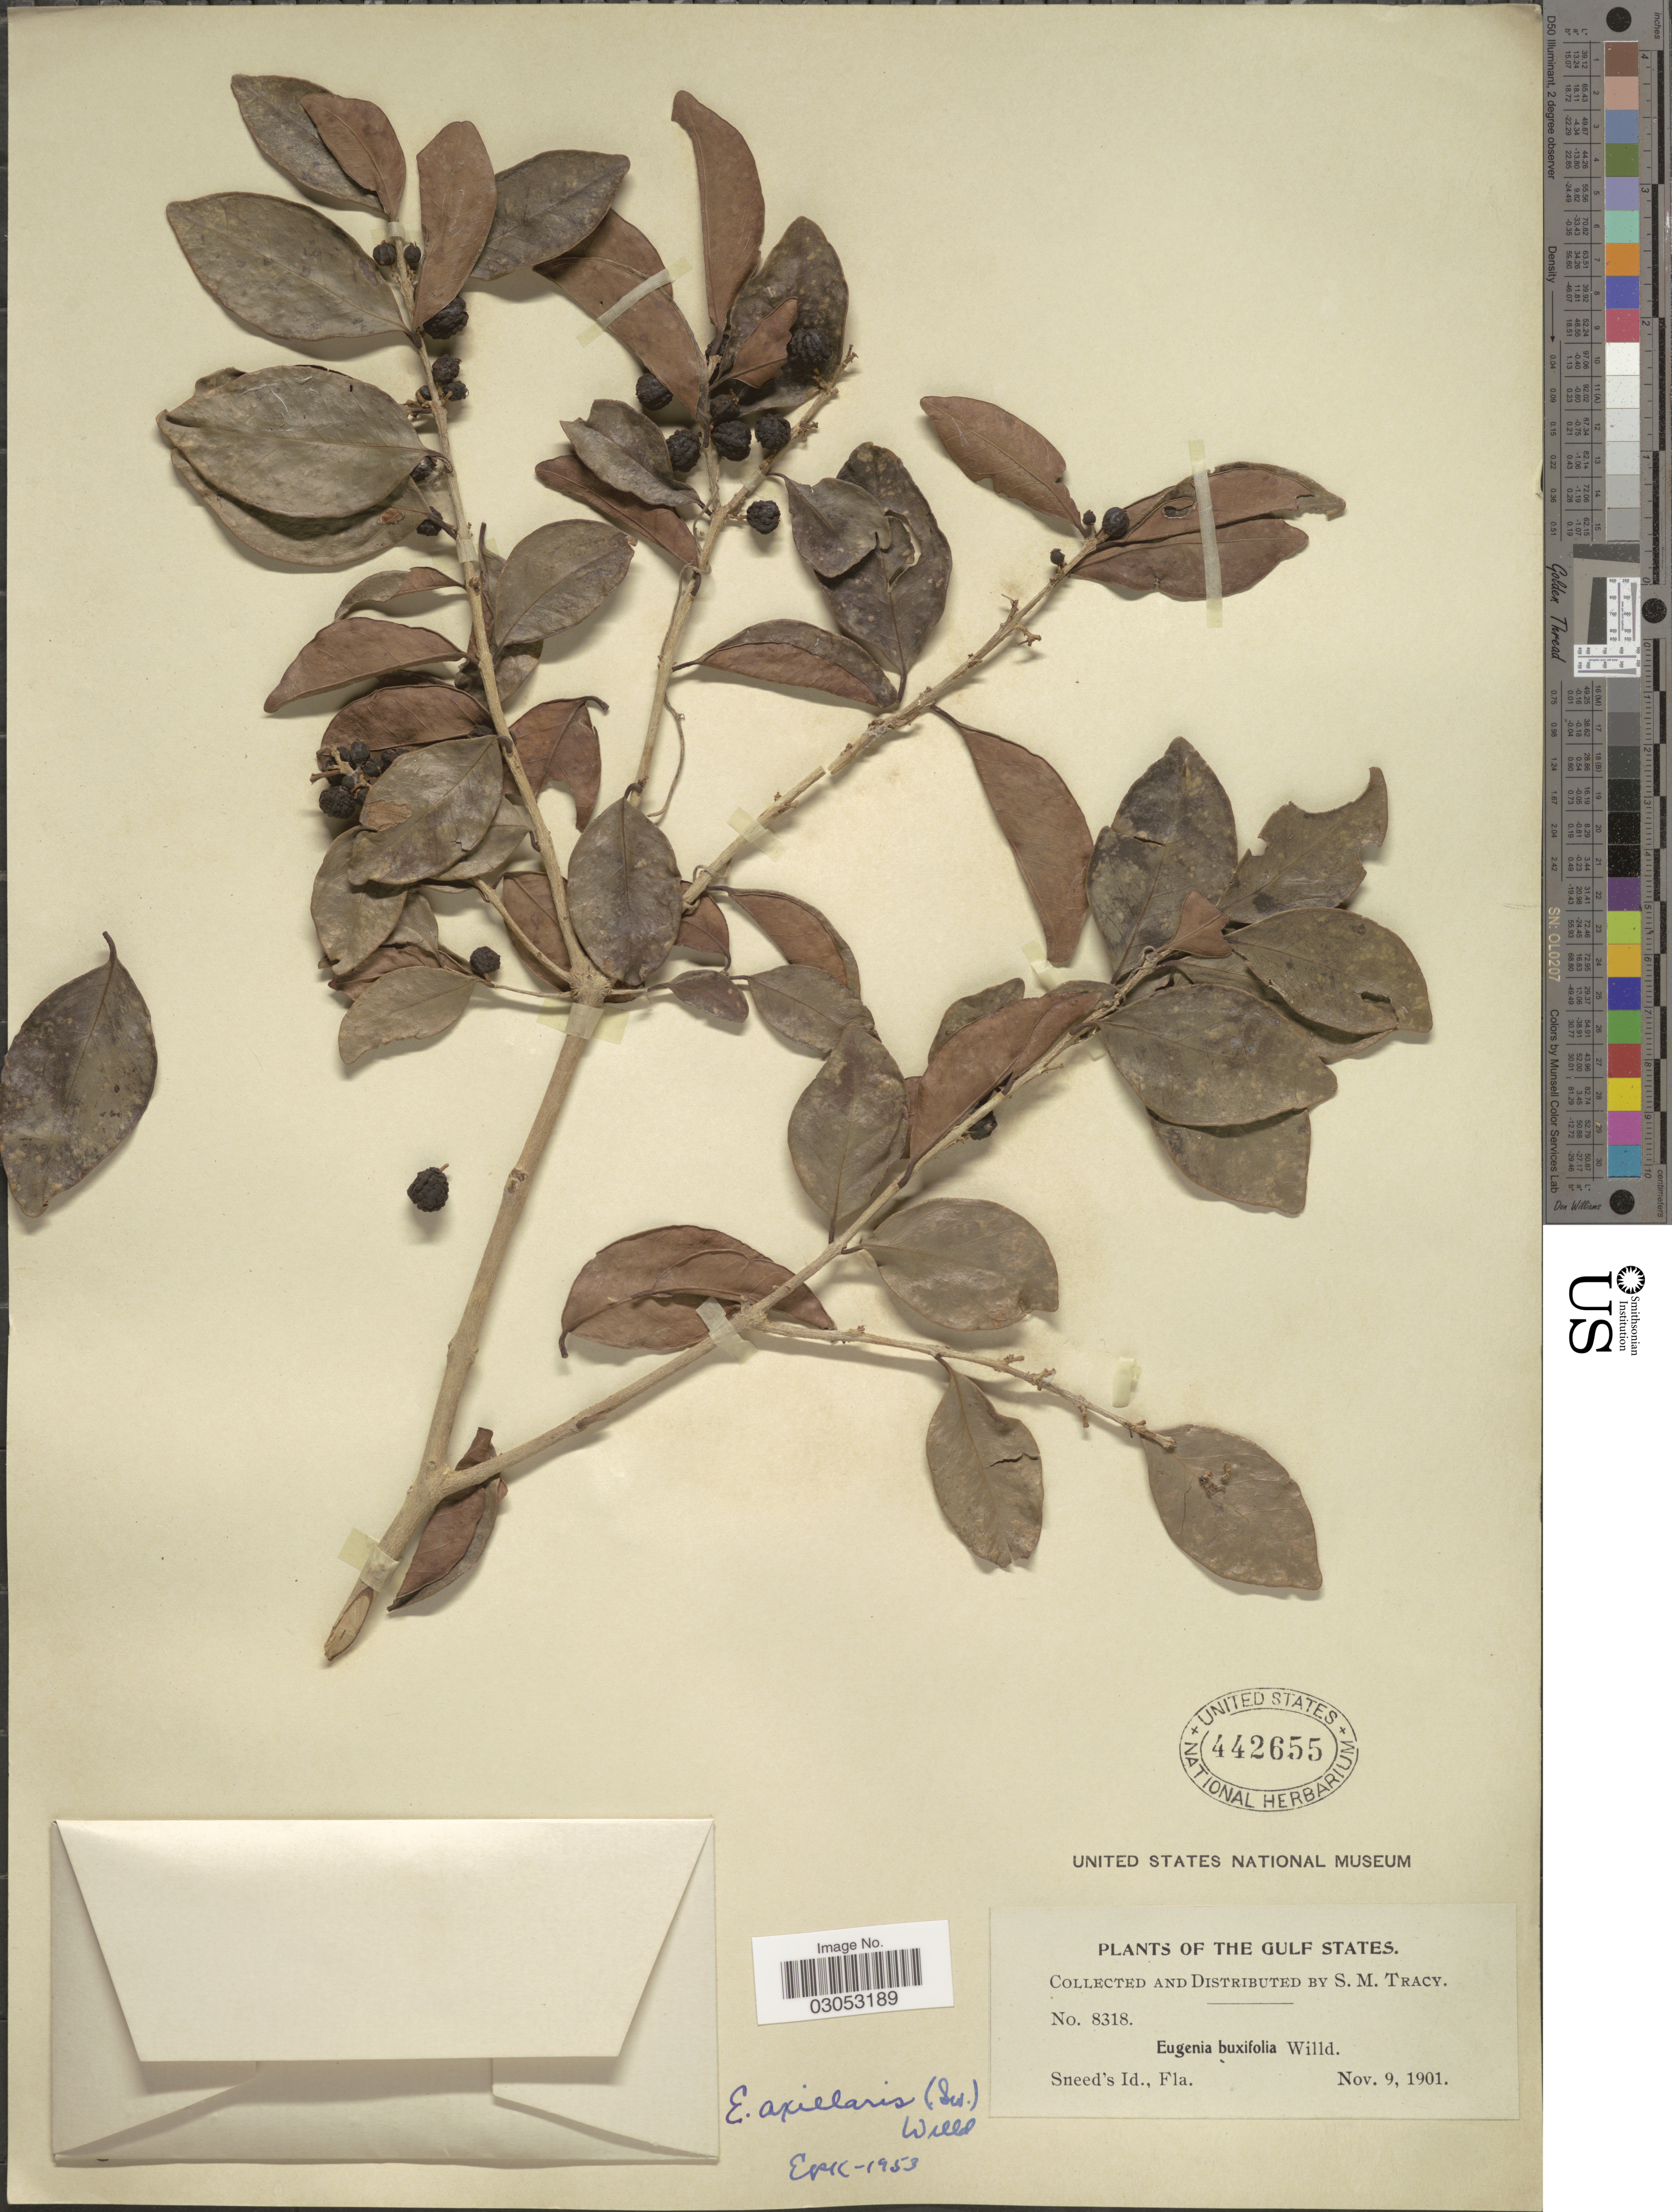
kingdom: Plantae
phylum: Tracheophyta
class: Magnoliopsida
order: Myrtales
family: Myrtaceae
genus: Eugenia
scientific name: Eugenia axillaris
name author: (Sw.) Willd.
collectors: S. M. Tracy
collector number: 8318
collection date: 1901-11-09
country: United States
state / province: Florida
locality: The Gulf States, Sneed's Id.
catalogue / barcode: US 442655